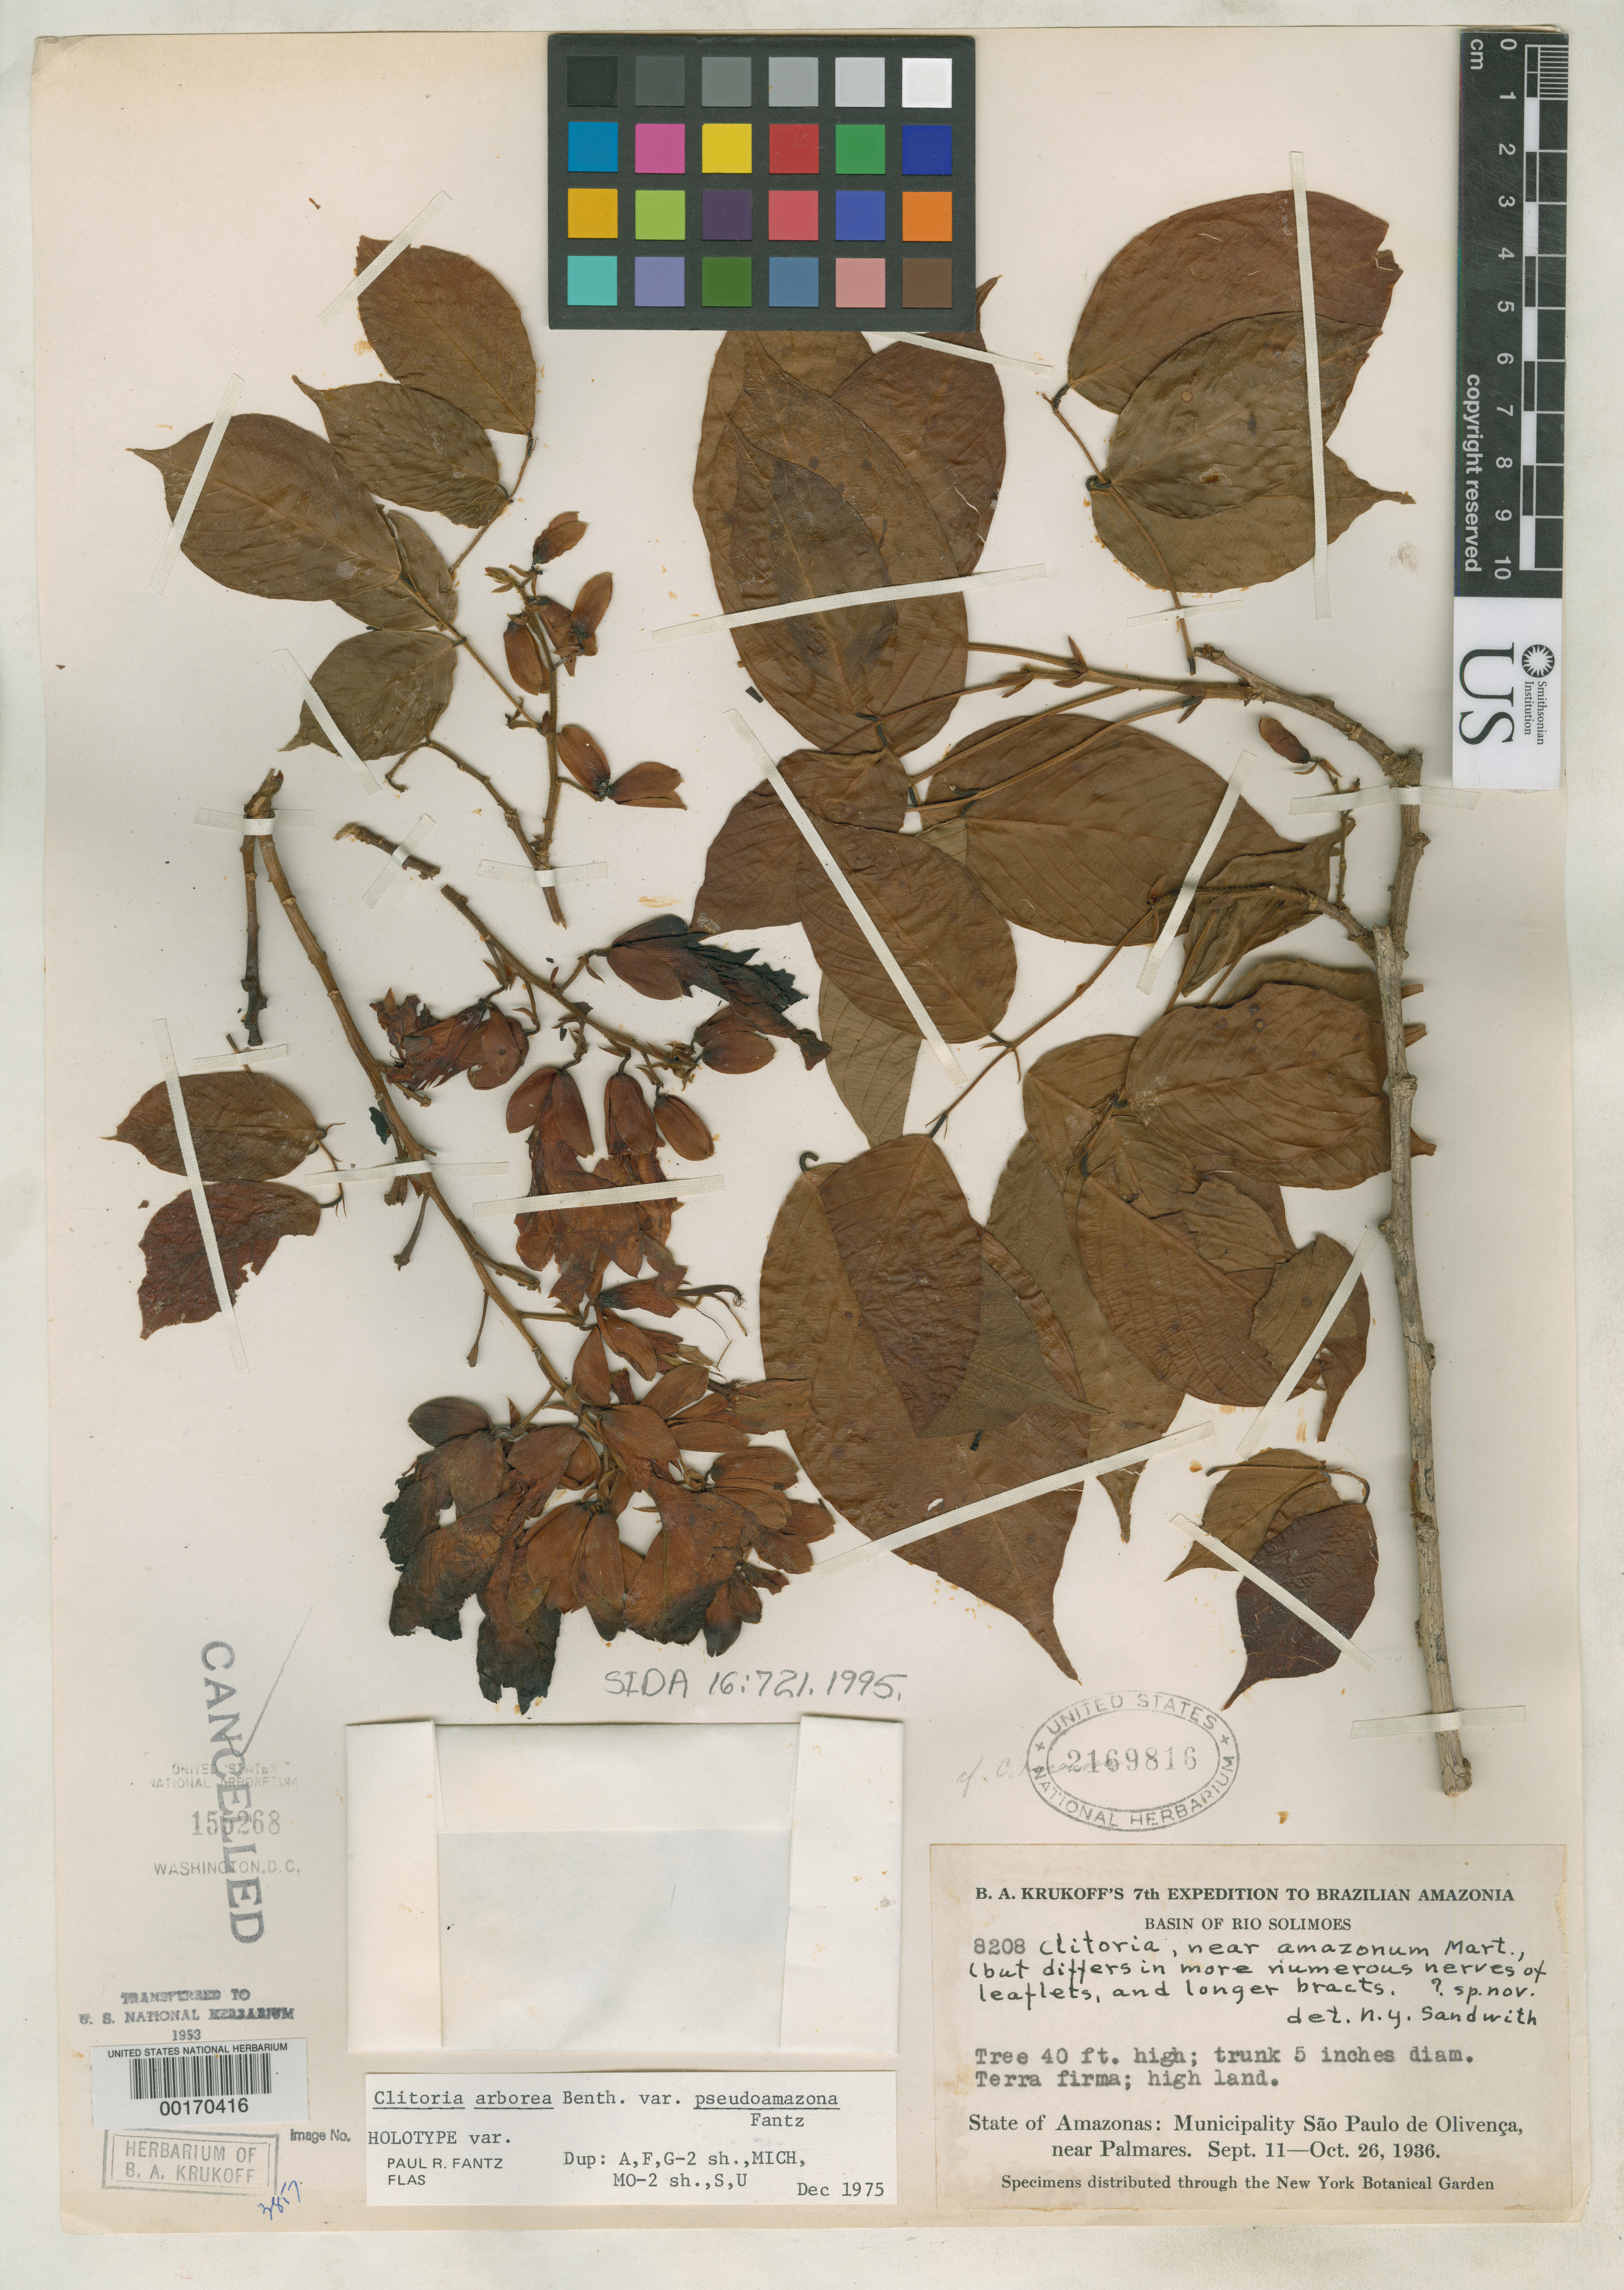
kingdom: Plantae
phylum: Tracheophyta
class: Magnoliopsida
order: Fabales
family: Fabaceae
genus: Clitoria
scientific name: Clitoria arborea var. pseudoamazonica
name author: Fantz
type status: Holotype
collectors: B. A. Krukoff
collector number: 8208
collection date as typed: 26 Oct 1936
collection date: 1936-10-26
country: Brazil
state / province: Amazonas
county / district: São Paulo de Olivença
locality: Near Palmares.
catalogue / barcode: US 2169816